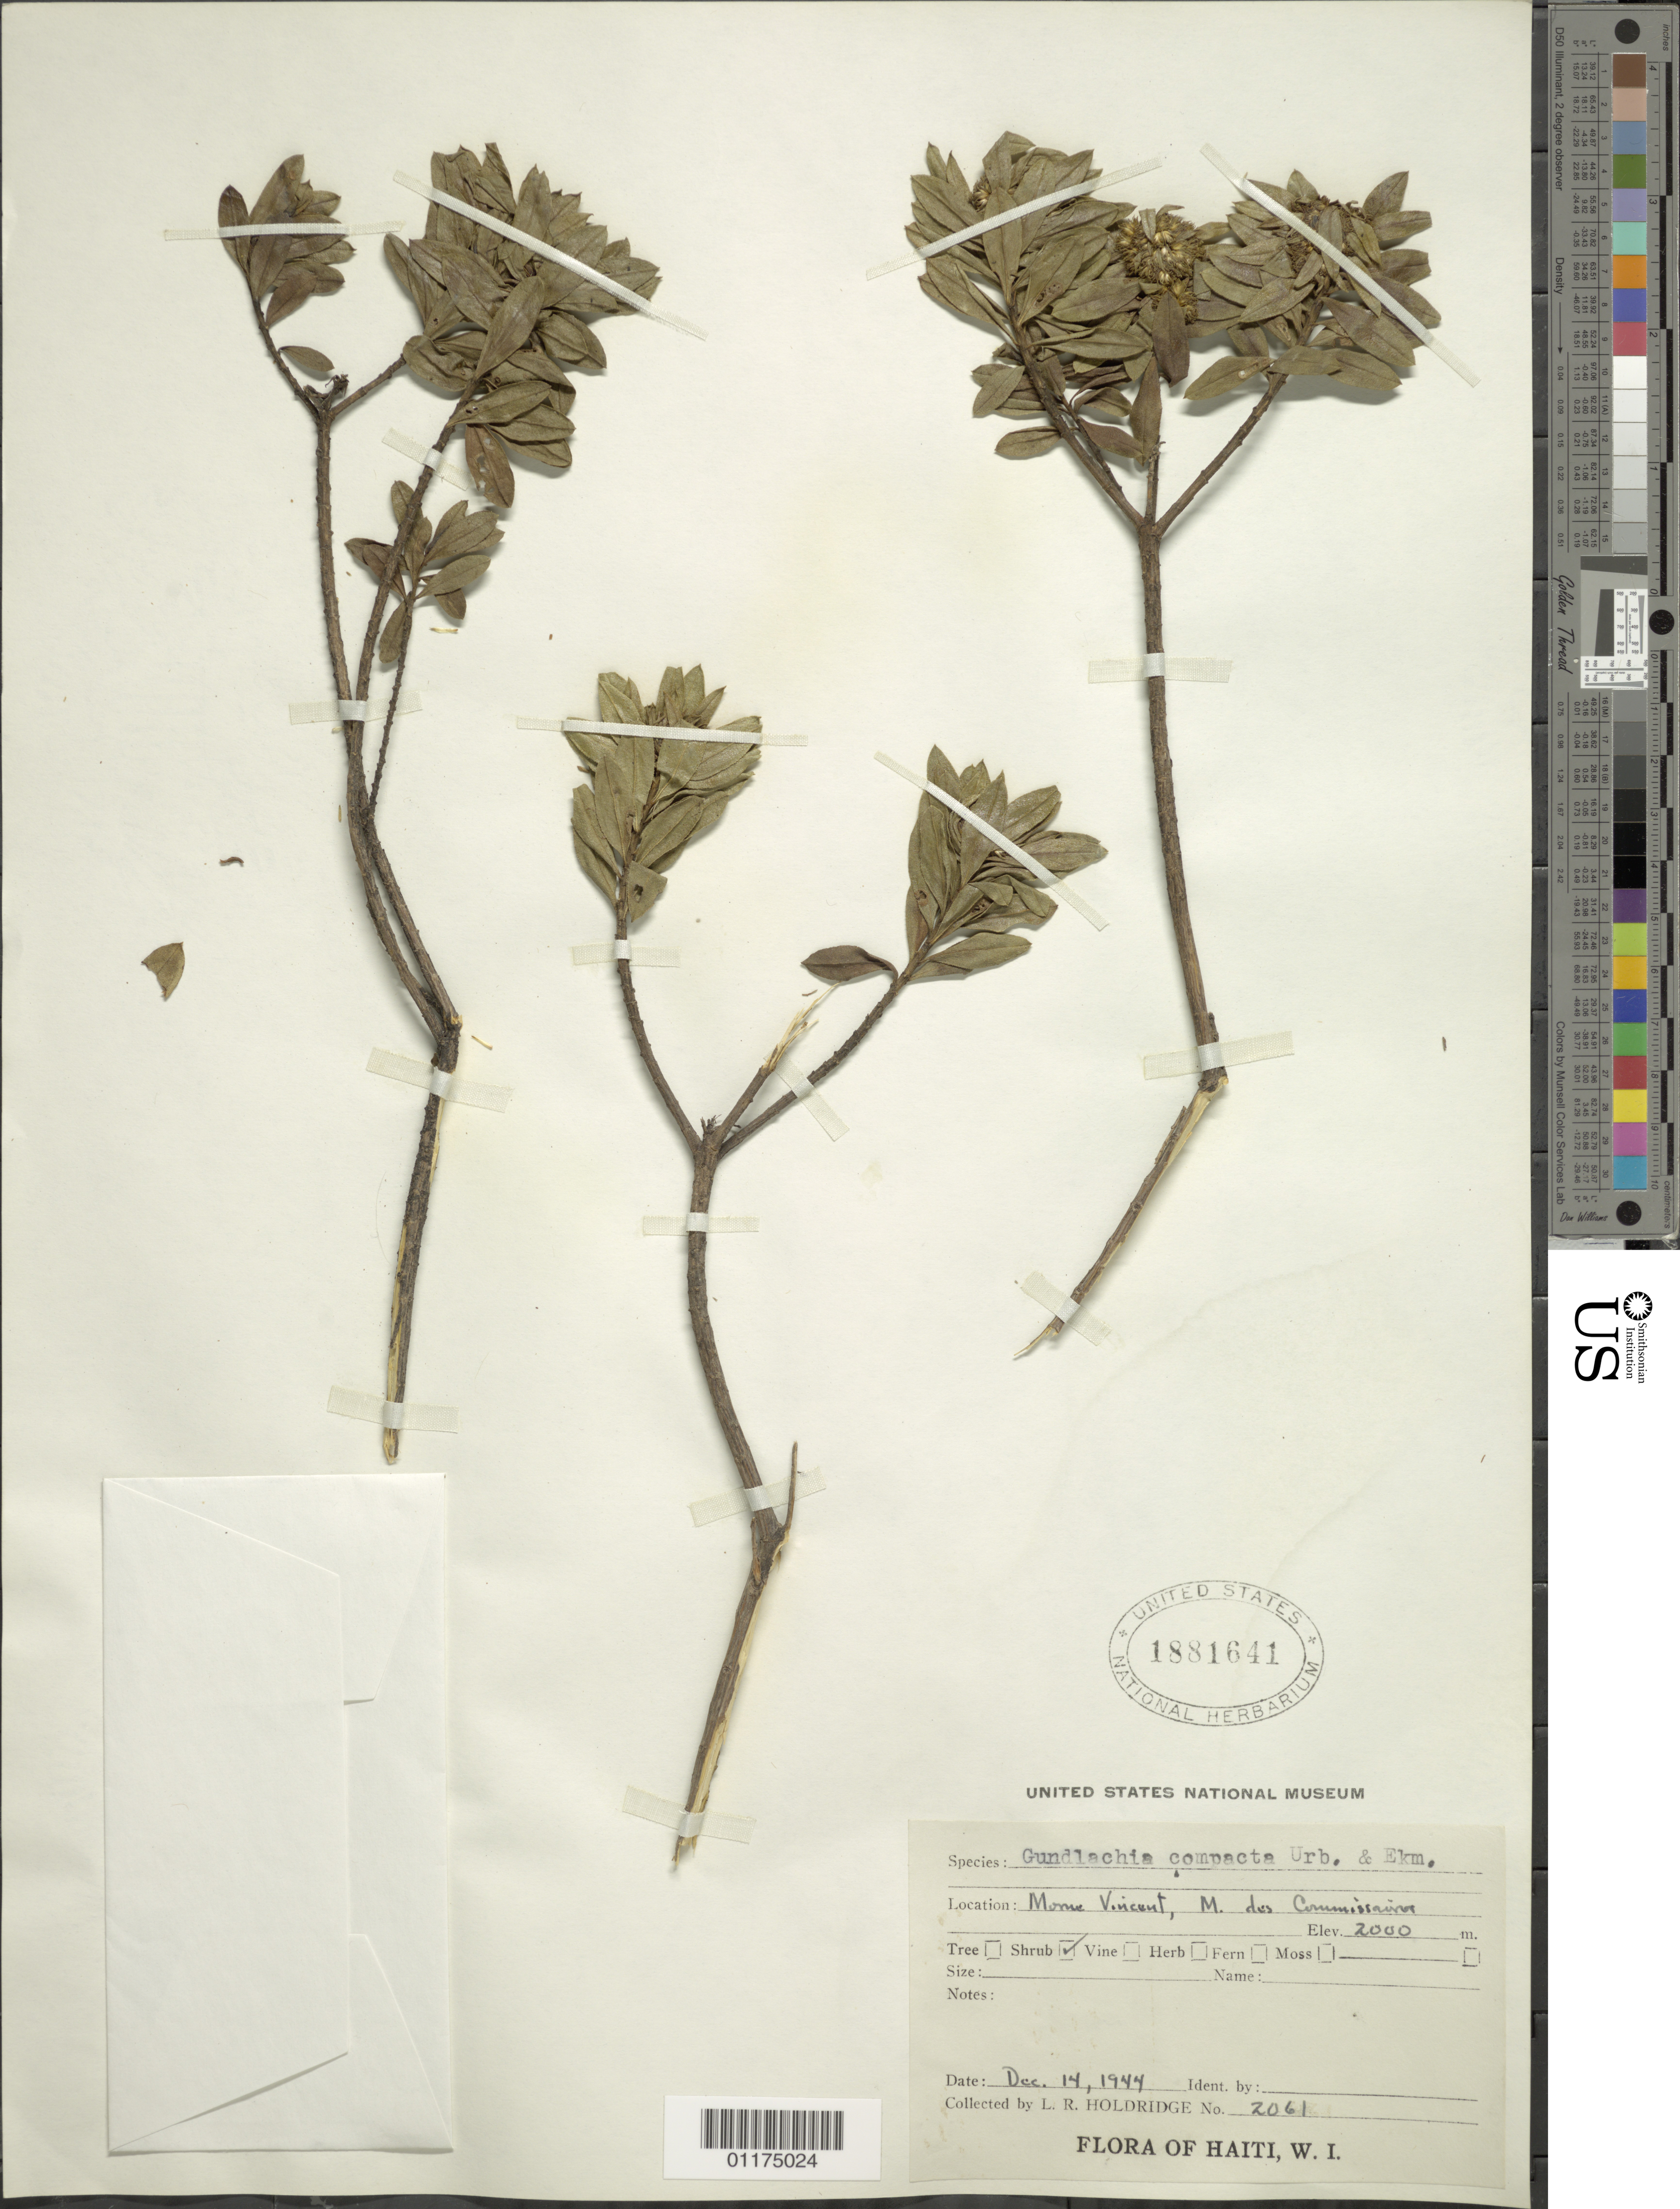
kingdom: Plantae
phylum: Tracheophyta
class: Magnoliopsida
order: Asterales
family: Asteraceae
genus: Gundlachia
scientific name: Gundlachia compacta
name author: Urb. & Ekman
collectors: L. Holdridge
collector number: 2061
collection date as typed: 14 Dec 1944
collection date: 1944-12-14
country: Haiti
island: Hispaniola I.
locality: Morne Vincent, M. des Commissavier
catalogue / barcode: US 1881641